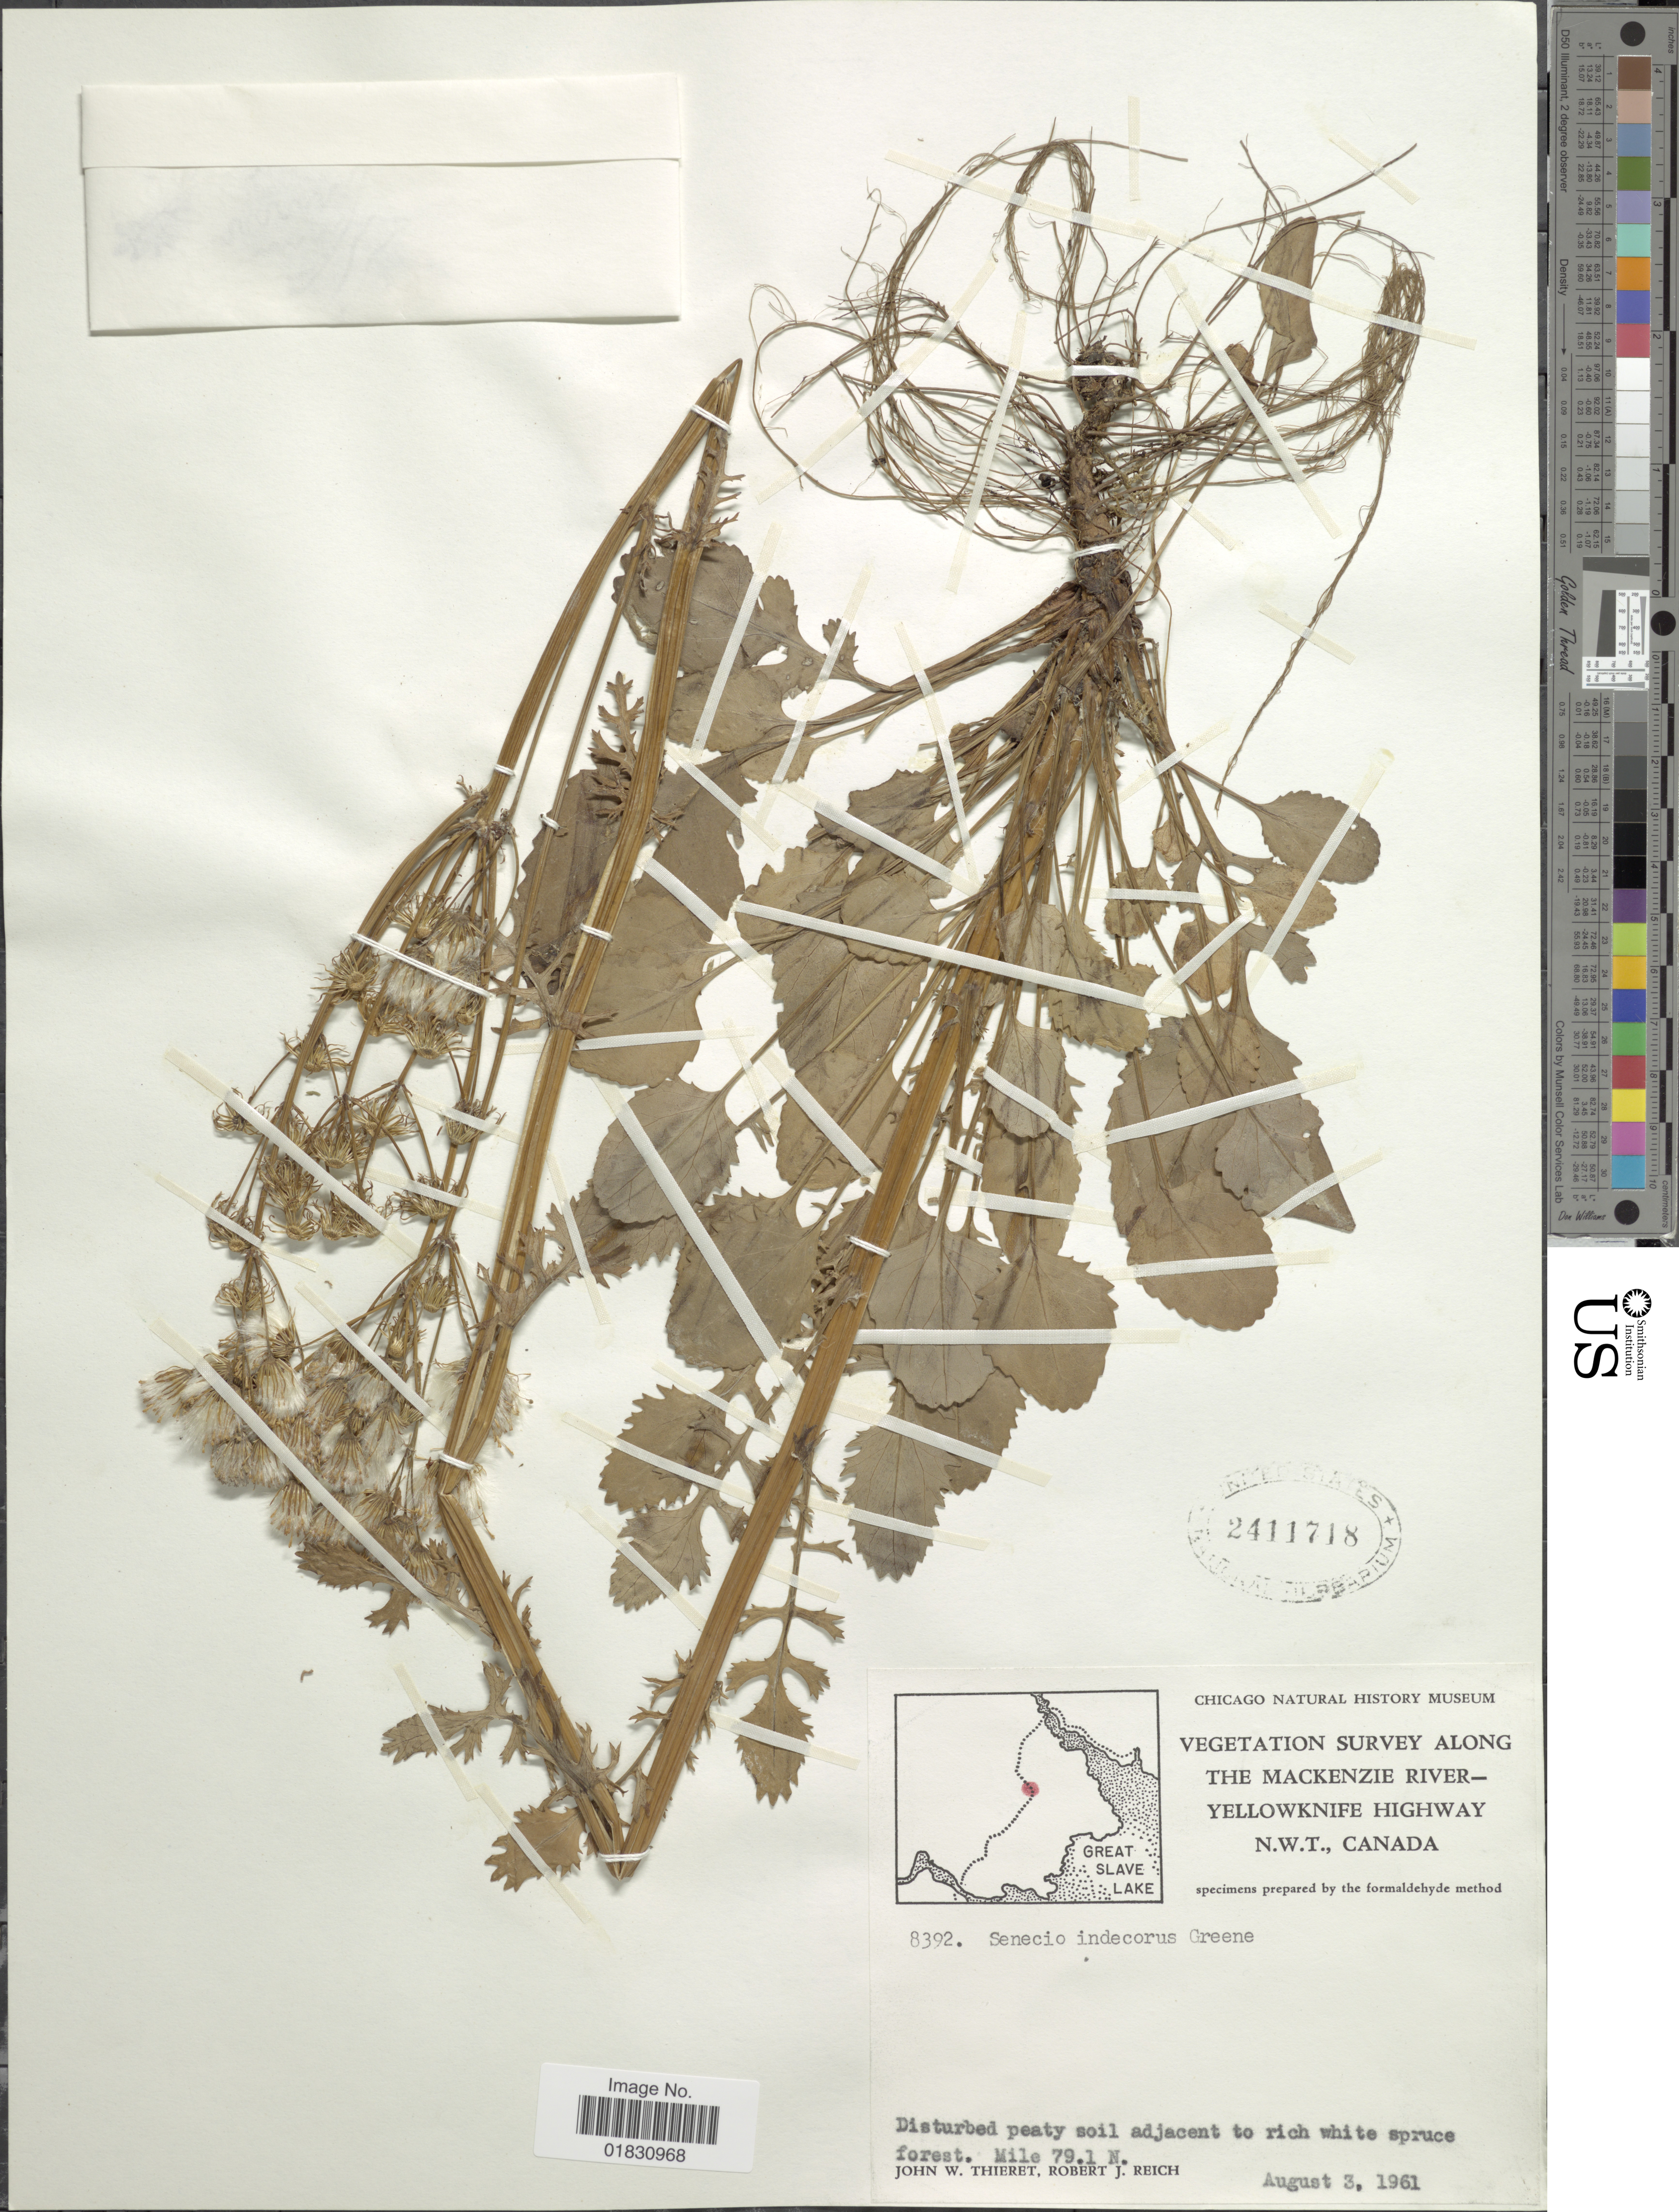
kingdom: Plantae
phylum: Tracheophyta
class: Magnoliopsida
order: Asterales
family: Asteraceae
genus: Packera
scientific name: Packera indecora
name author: (Greene) Á. Löve & D. Löve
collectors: J. W. Thieret & R. Reich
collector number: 8392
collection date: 1961-08-03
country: Canada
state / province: Northwest Territories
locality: Vegetation Survey along The Mackenzie River-Yellowknife Highway, N. W. T. Canada, Mile 79.1 N.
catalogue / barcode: US 2411718